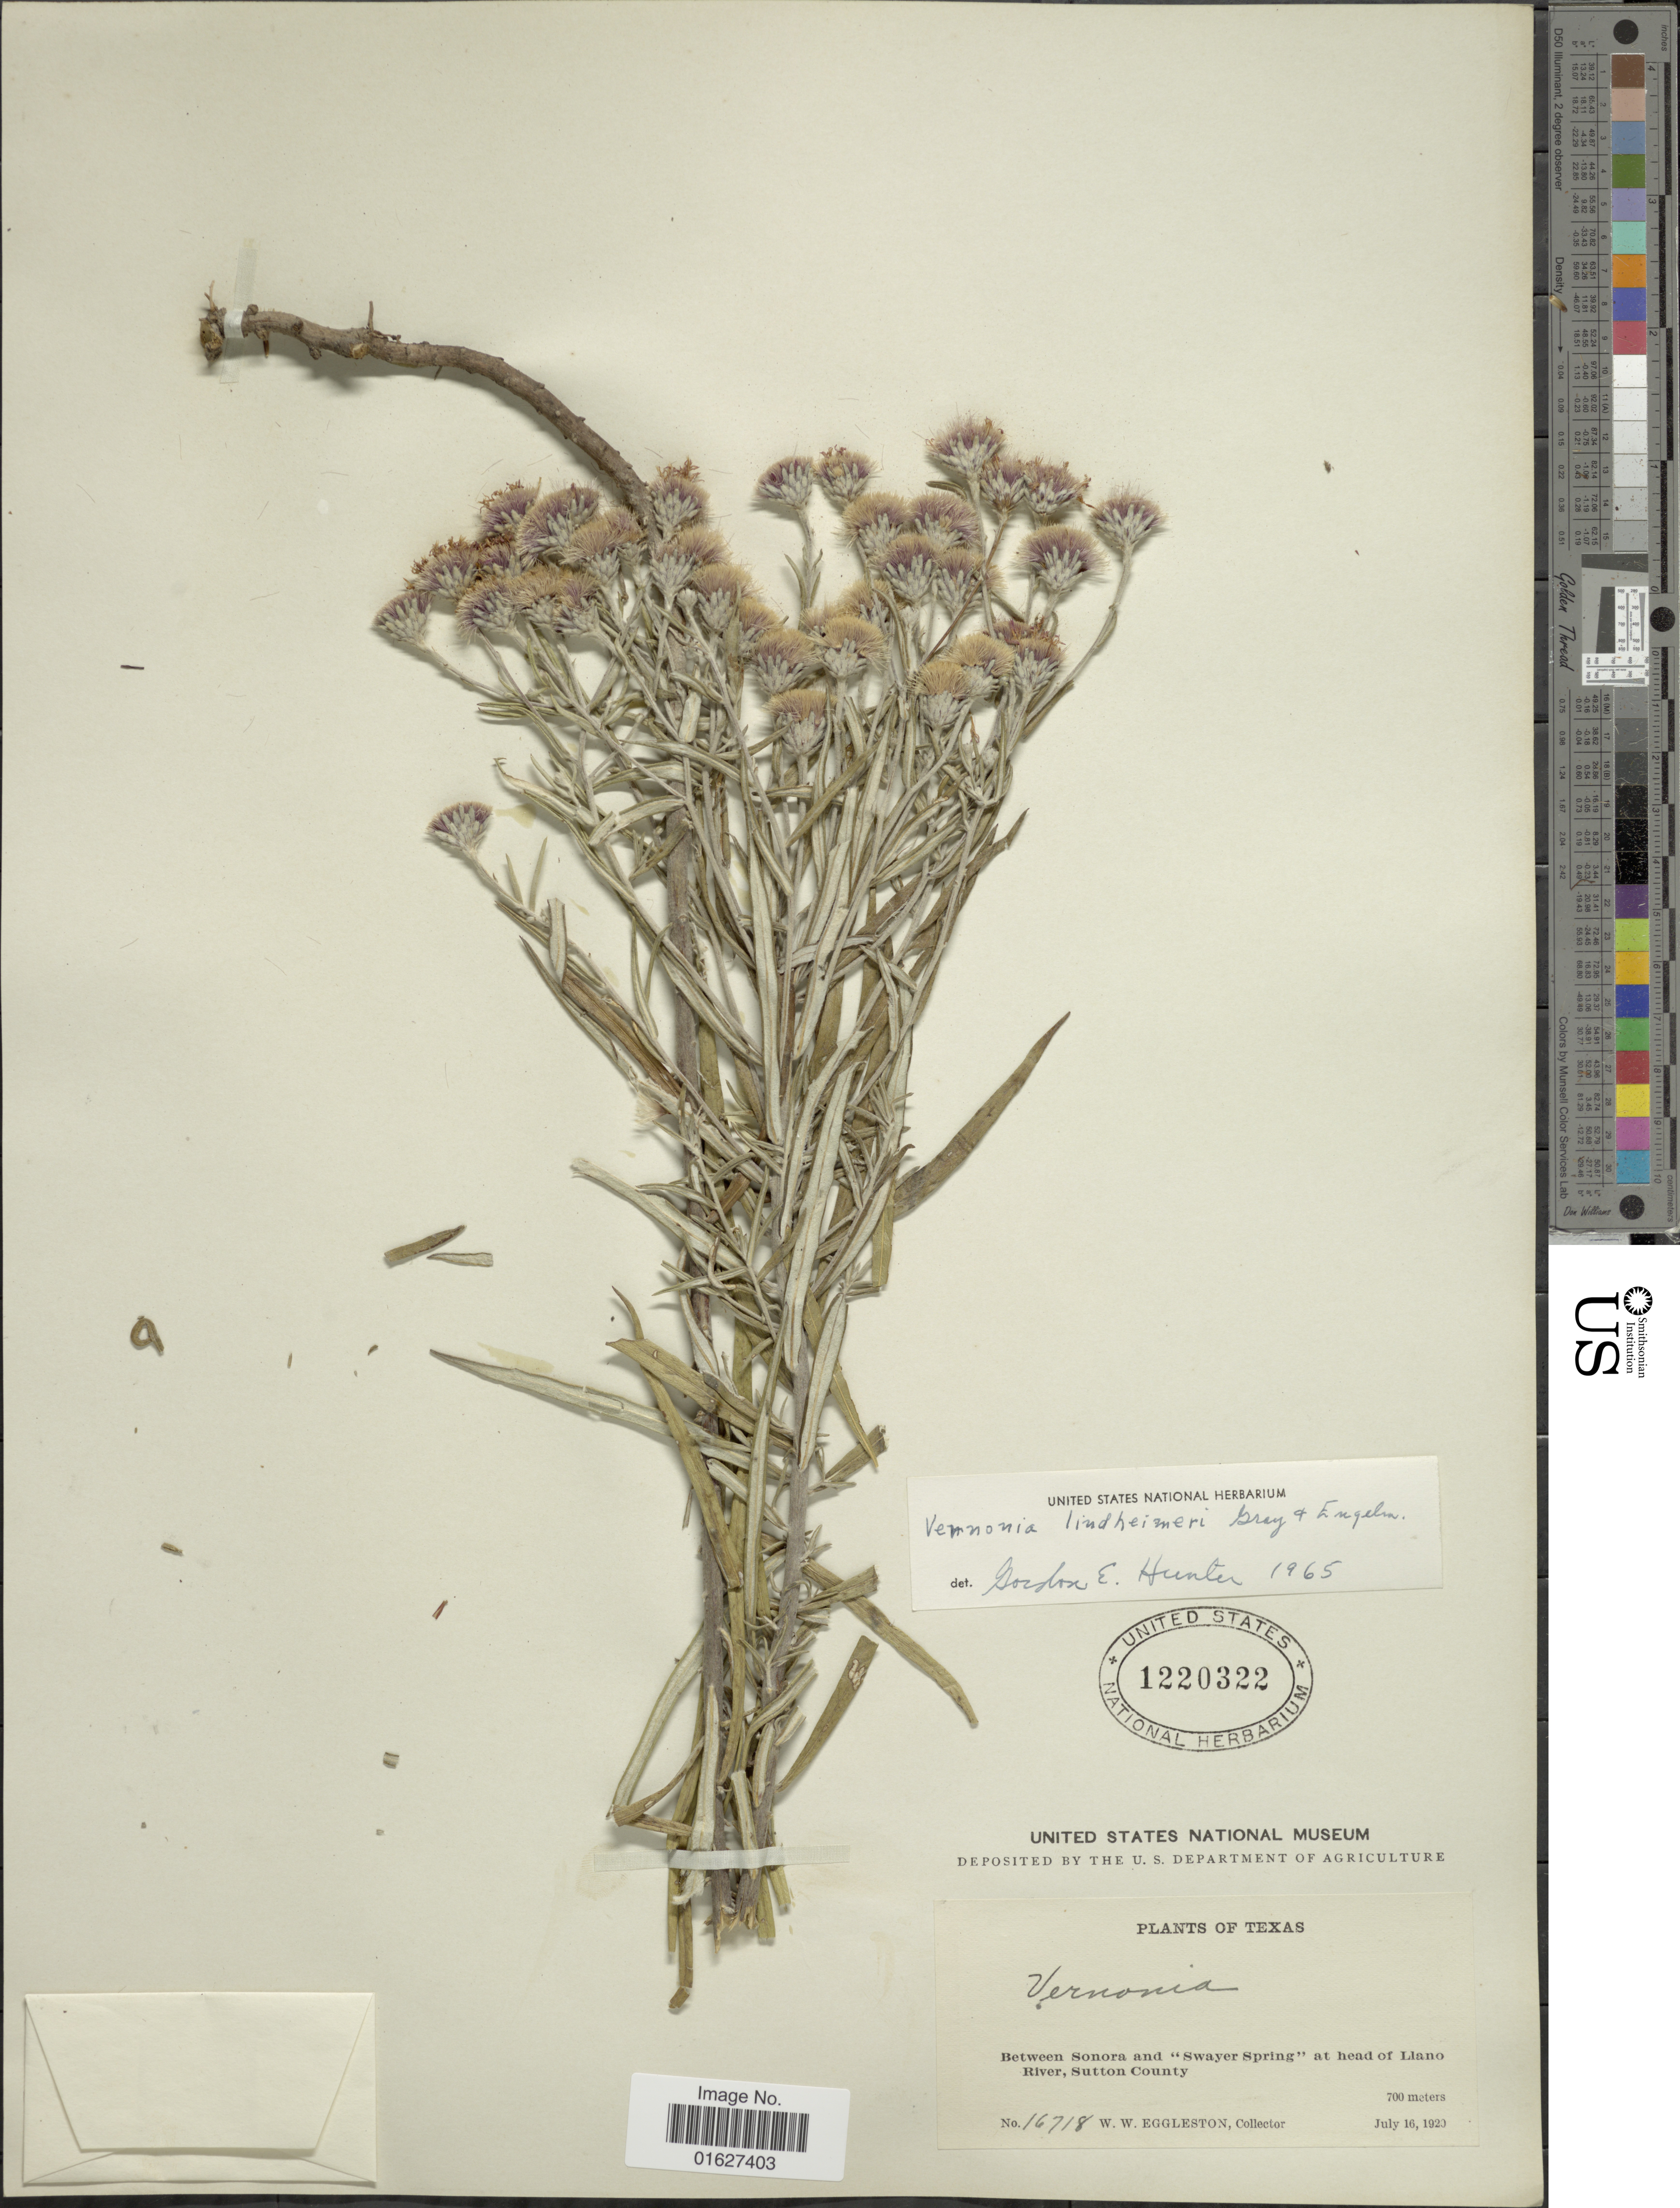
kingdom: Plantae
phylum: Tracheophyta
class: Magnoliopsida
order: Asterales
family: Asteraceae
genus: Vernonia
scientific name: Vernonia lindheimeri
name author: A. Gray & Engelm. in A. Gray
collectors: W. W. Eggleston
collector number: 16718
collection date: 1920-07-16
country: United States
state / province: Texas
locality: Texas. Between Sonora and "Swayer Spring" at head of Llano River, Sutton County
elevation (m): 700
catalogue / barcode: US 1220322